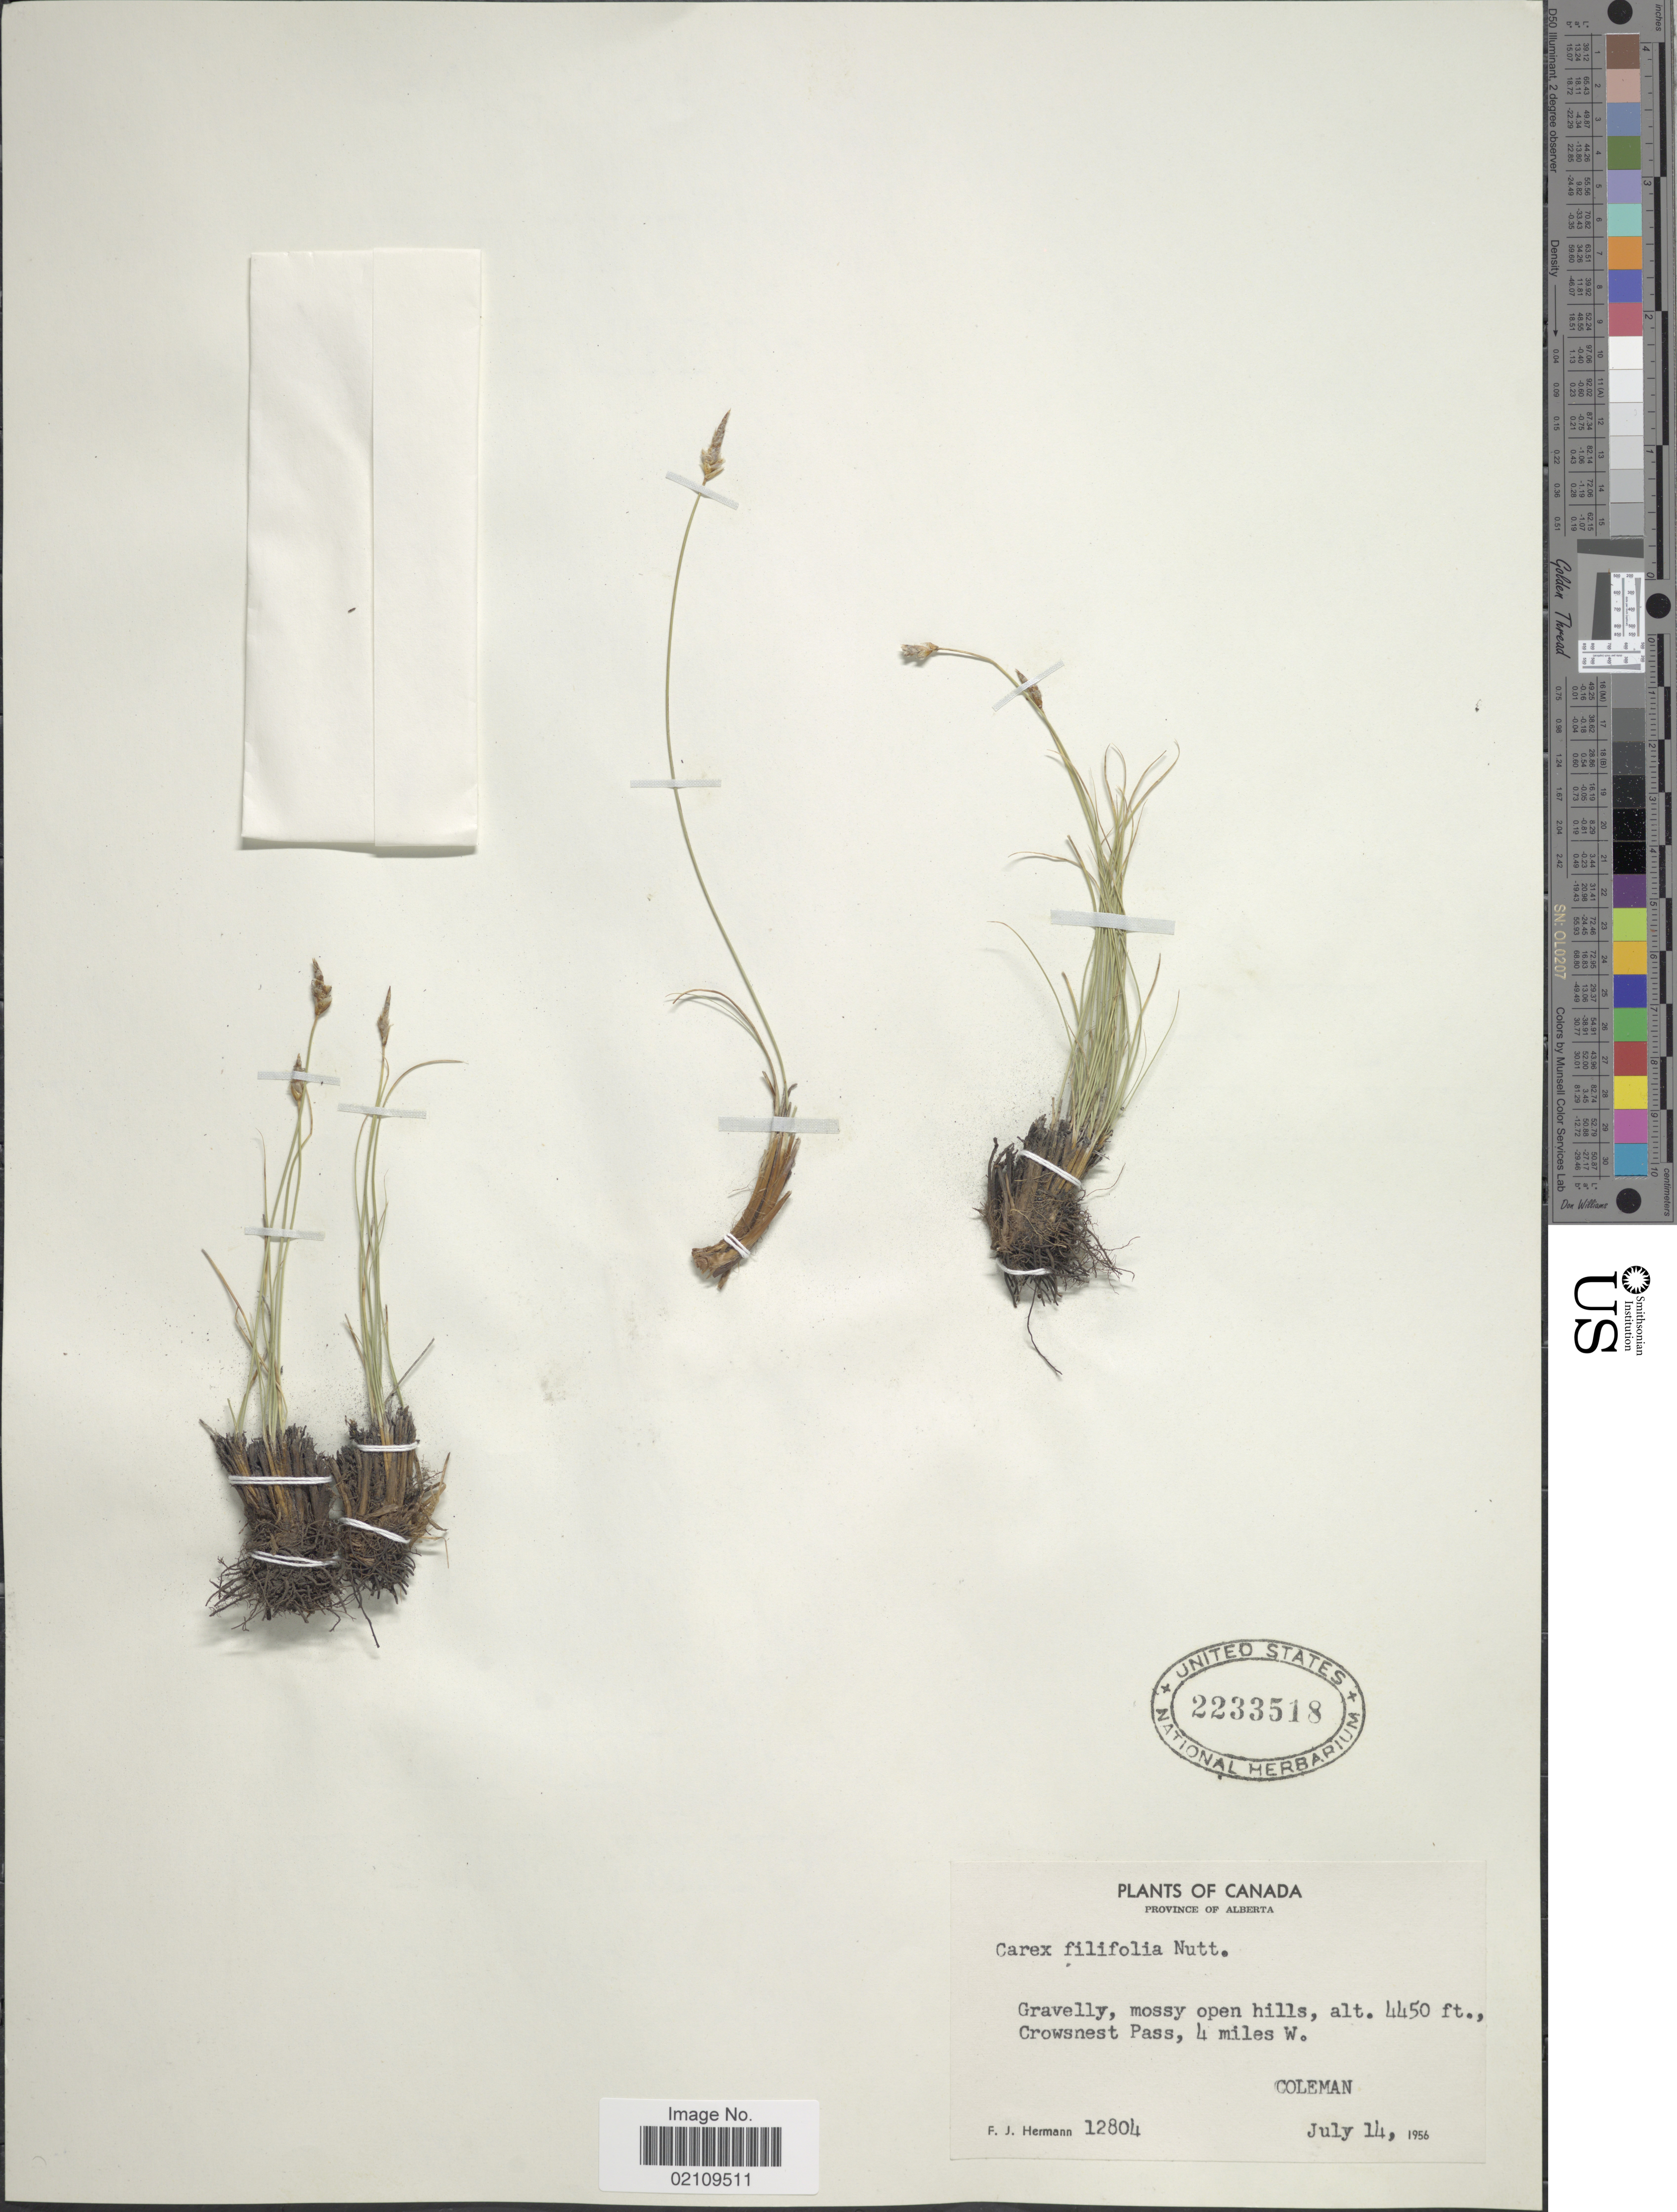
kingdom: Plantae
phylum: Tracheophyta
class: Liliopsida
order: Poales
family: Cyperaceae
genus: Carex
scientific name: Carex filifolia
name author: Nutt.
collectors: F. J. Hermann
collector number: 12804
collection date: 1956-07-14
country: Canada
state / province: Alberta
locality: Gravelly, mossy open hills, Crowsnest Pass, 4 miles W. Coleman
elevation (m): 1356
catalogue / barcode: US 2233518